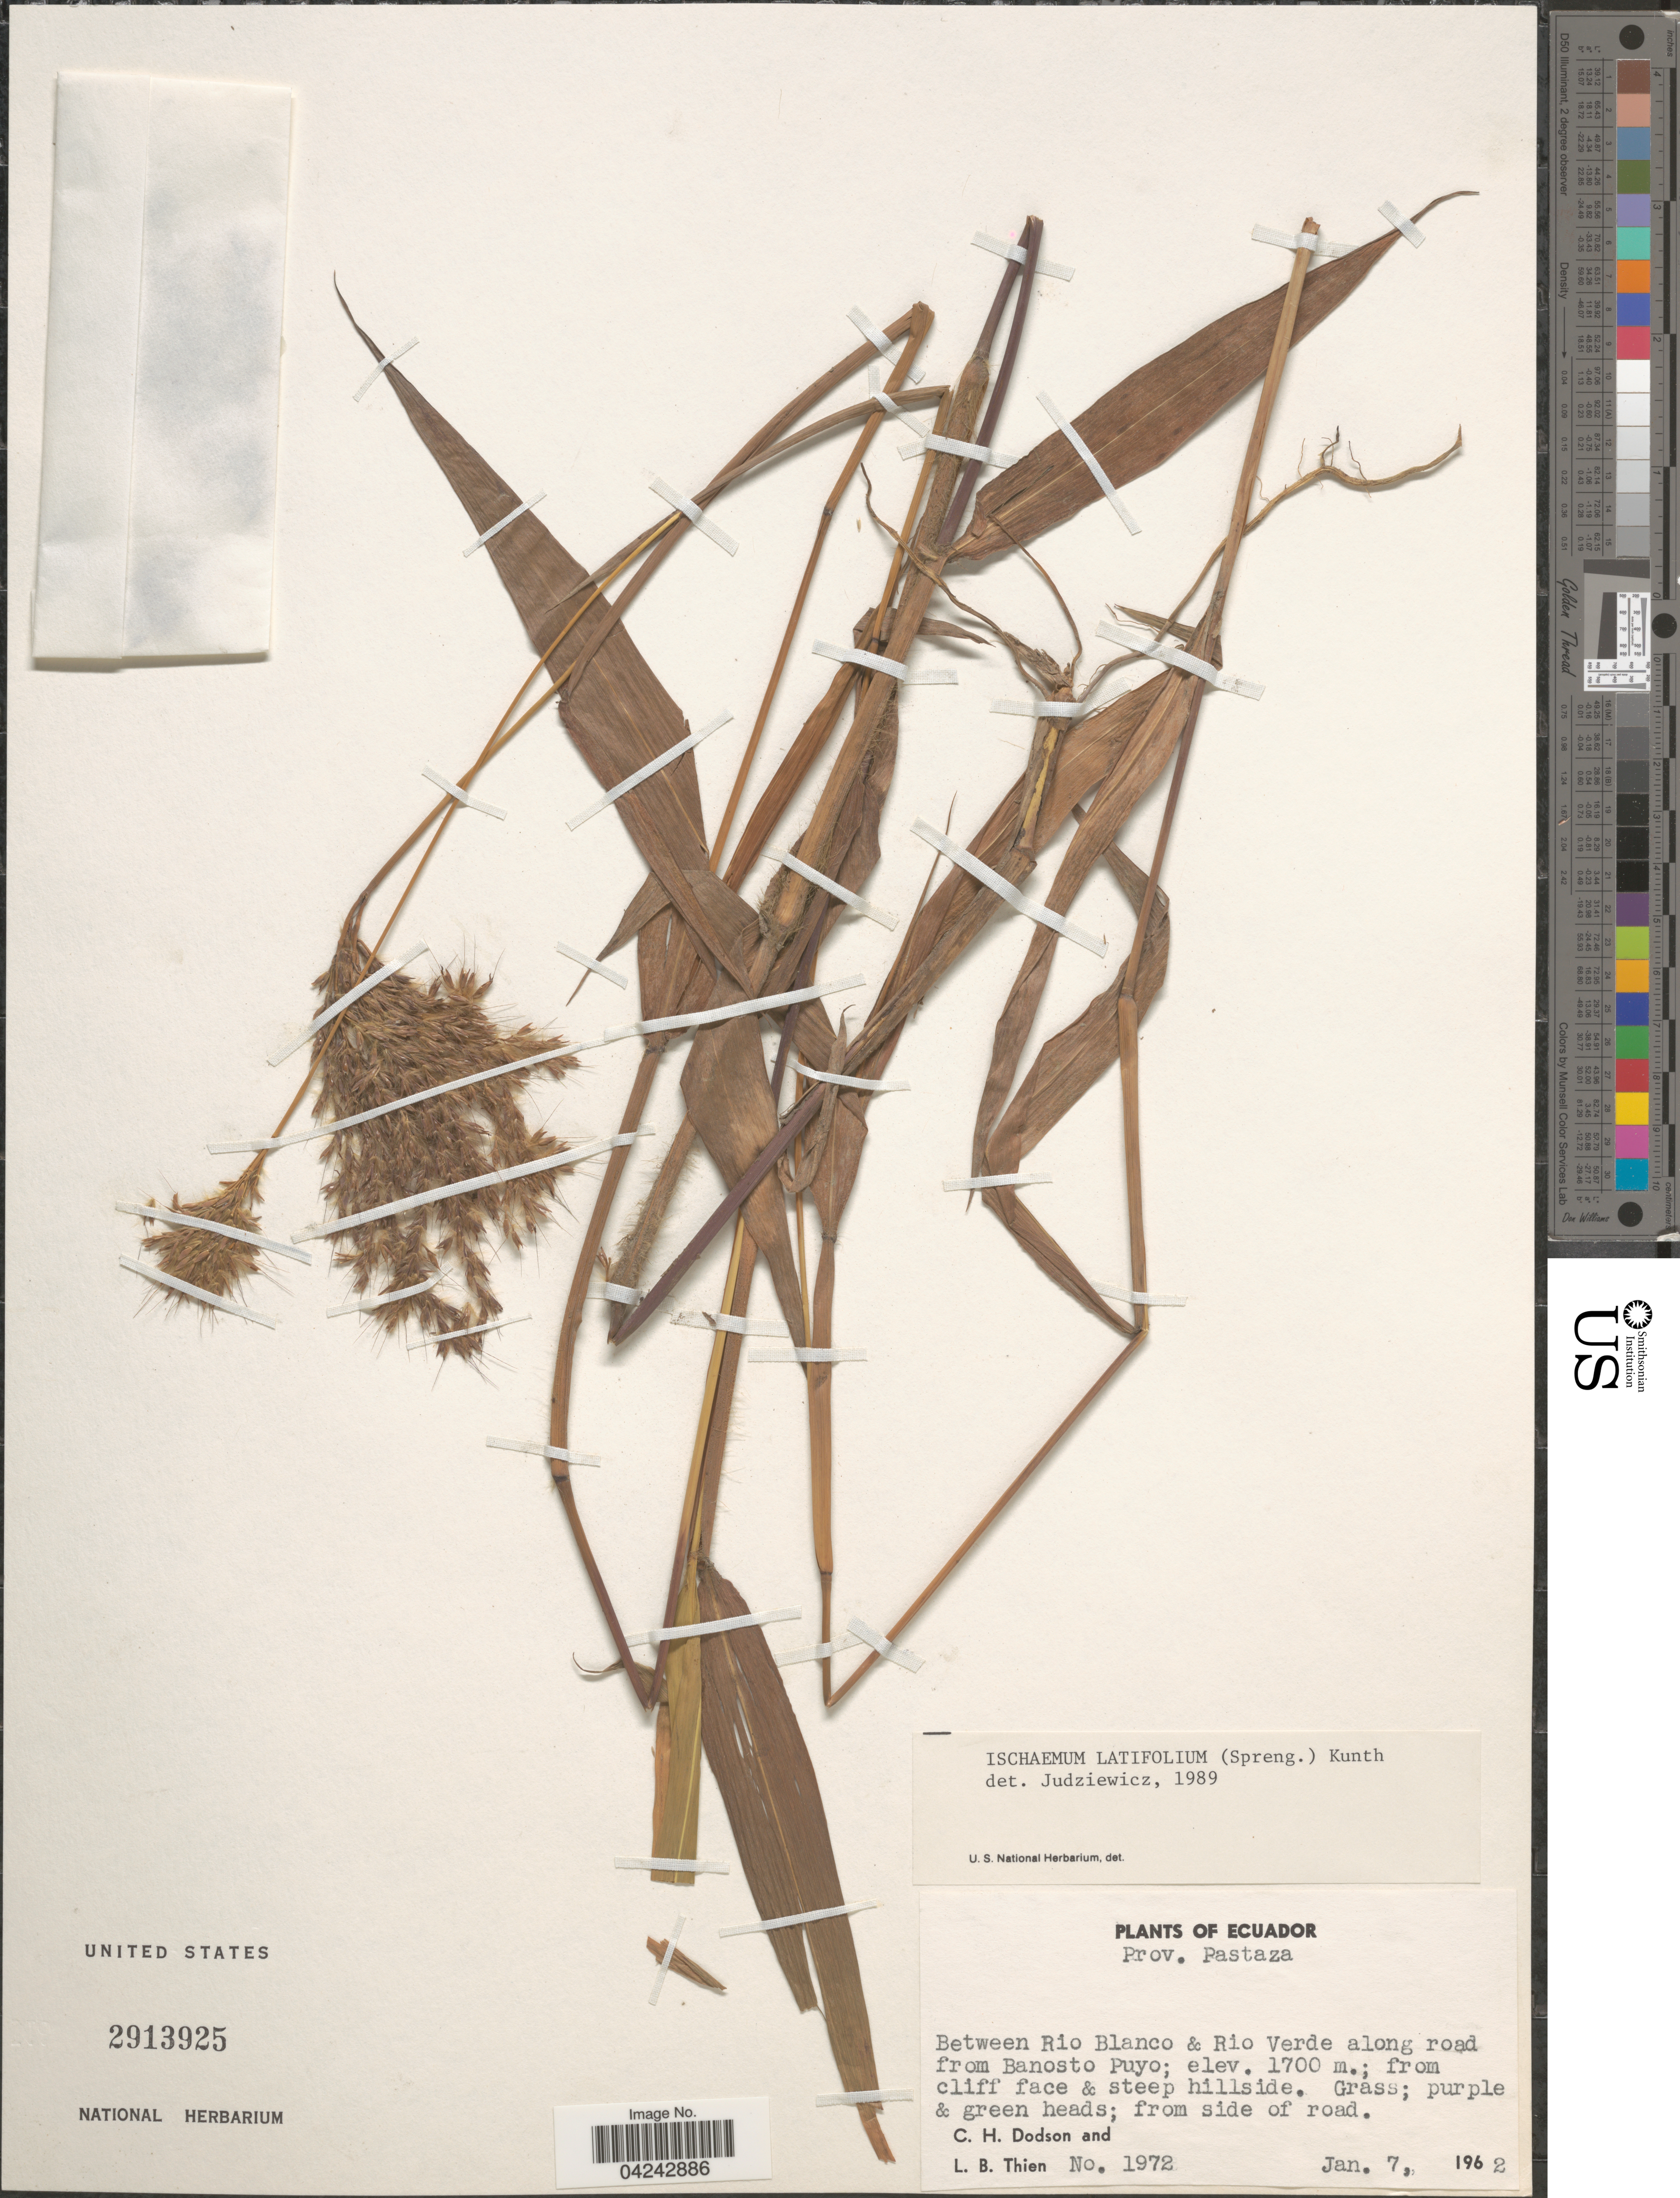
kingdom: Plantae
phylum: Tracheophyta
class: Liliopsida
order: Poales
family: Poaceae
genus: Ischaemum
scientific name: Ischaemum latifolium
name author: (Spreng.) Kunth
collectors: C. H. Dodson & L. Thien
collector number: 1972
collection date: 1962-01-07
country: Ecuador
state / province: Pastaza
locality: Between Rio Blanco & Rio Verde along road fom Banosto Puyo; from cliff face & steep hillside.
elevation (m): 1700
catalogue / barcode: US 2913925